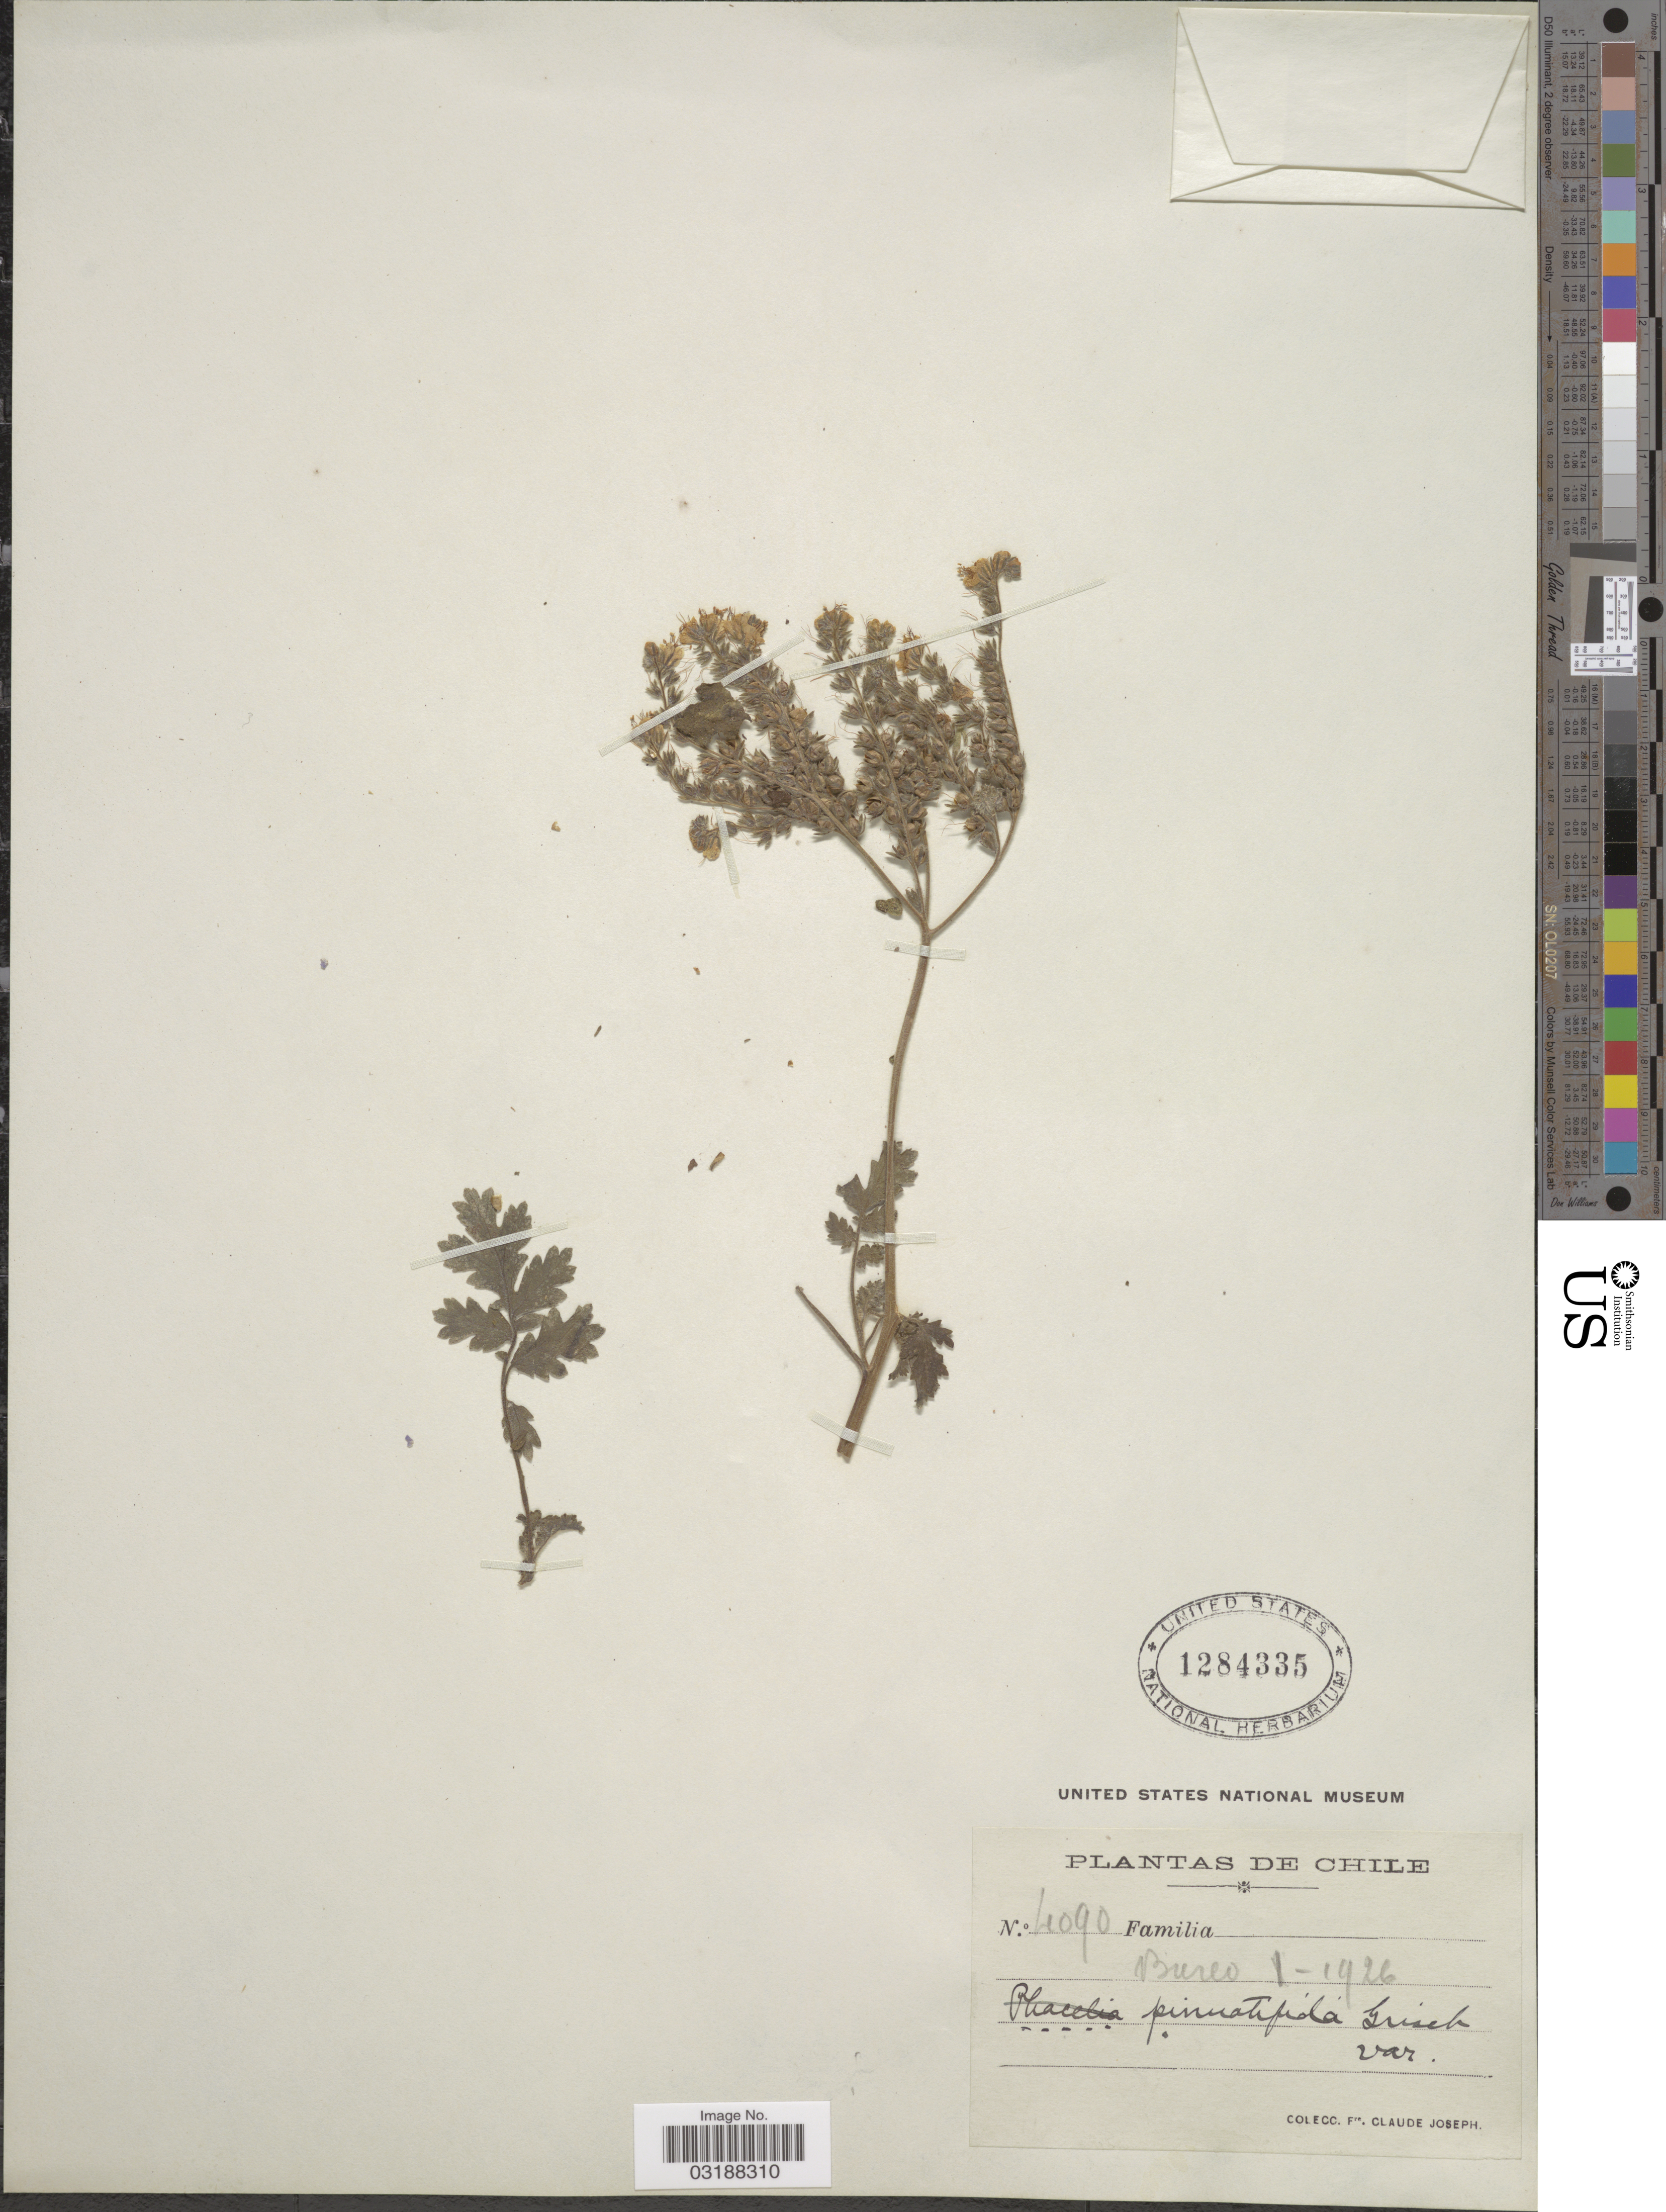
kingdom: Plantae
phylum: Tracheophyta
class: Magnoliopsida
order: Boraginales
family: Hydrophyllaceae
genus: Phacelia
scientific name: Phacelia sinuata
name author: Phil.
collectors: Bro. Claude-Joseph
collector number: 4090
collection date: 1926-01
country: Chile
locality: Bureo.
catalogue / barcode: US 1284335